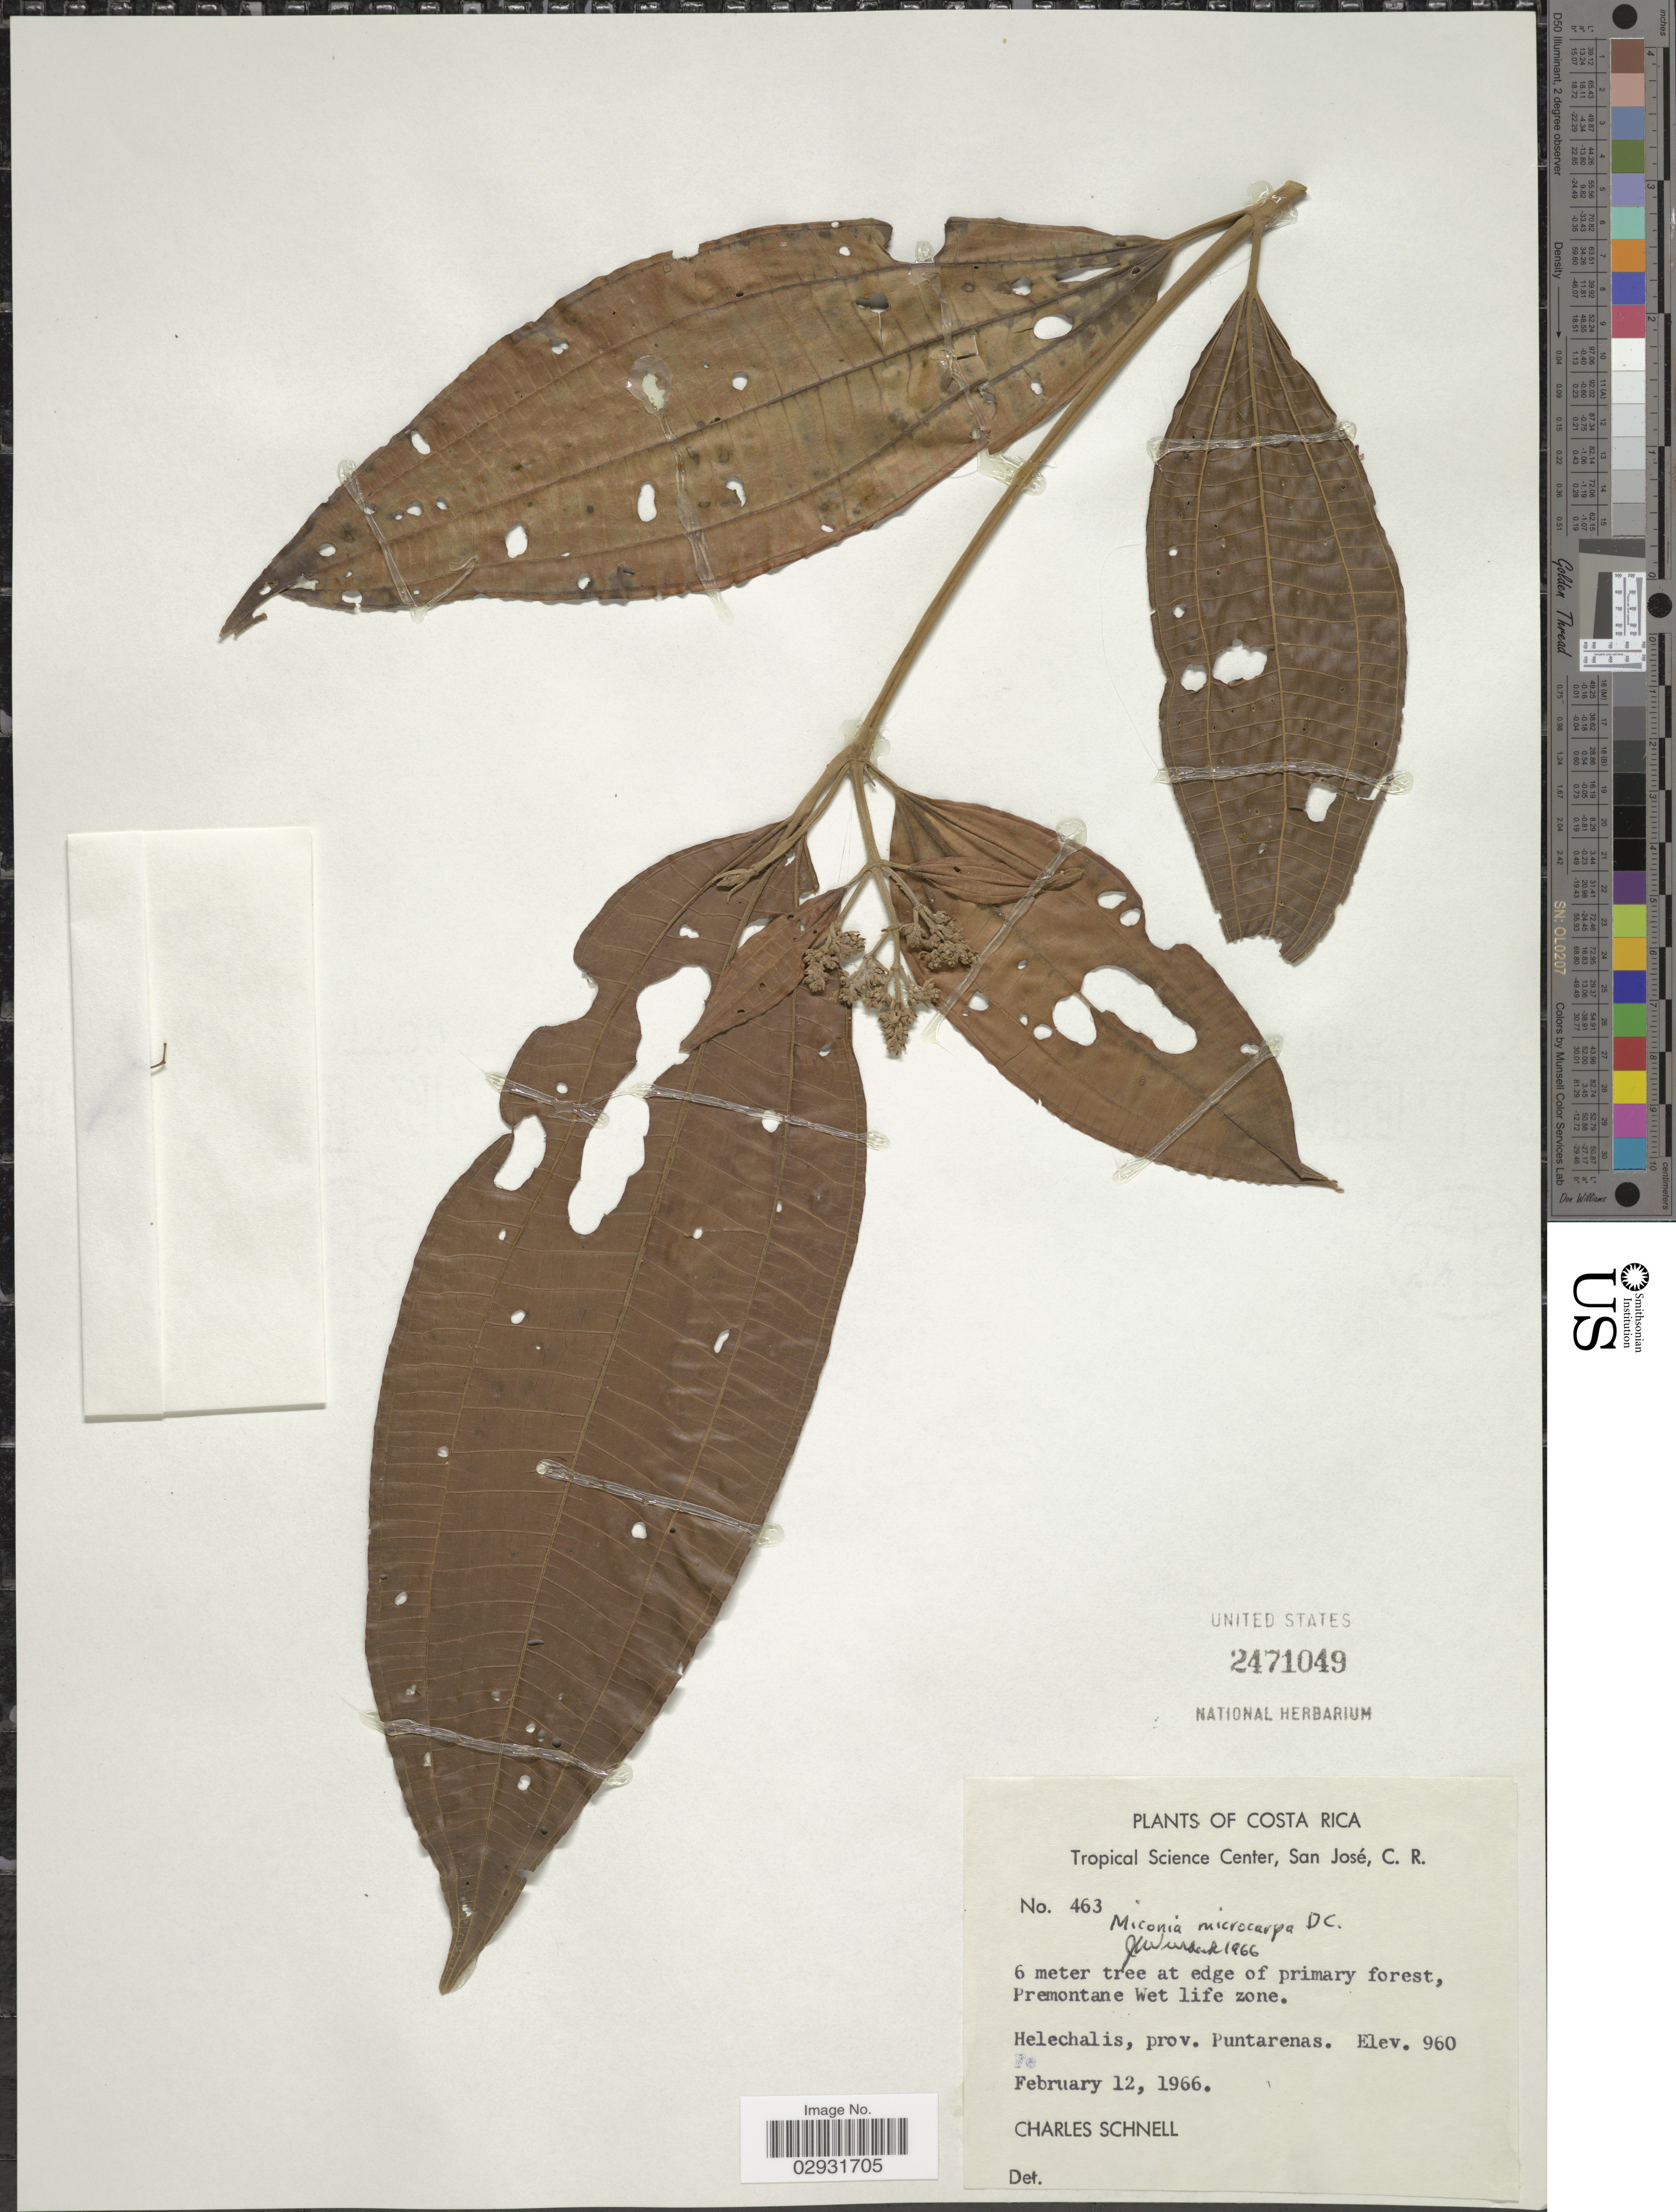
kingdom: Plantae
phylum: Tracheophyta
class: Magnoliopsida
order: Myrtales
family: Melastomataceae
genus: Miconia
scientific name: Miconia affinis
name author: DC.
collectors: C. Schnell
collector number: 463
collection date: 1966-02-12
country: Costa Rica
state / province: Puntarenas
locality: Premontane Wet life zone. Helechalis, prov. Puntarenas.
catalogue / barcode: US 2471049